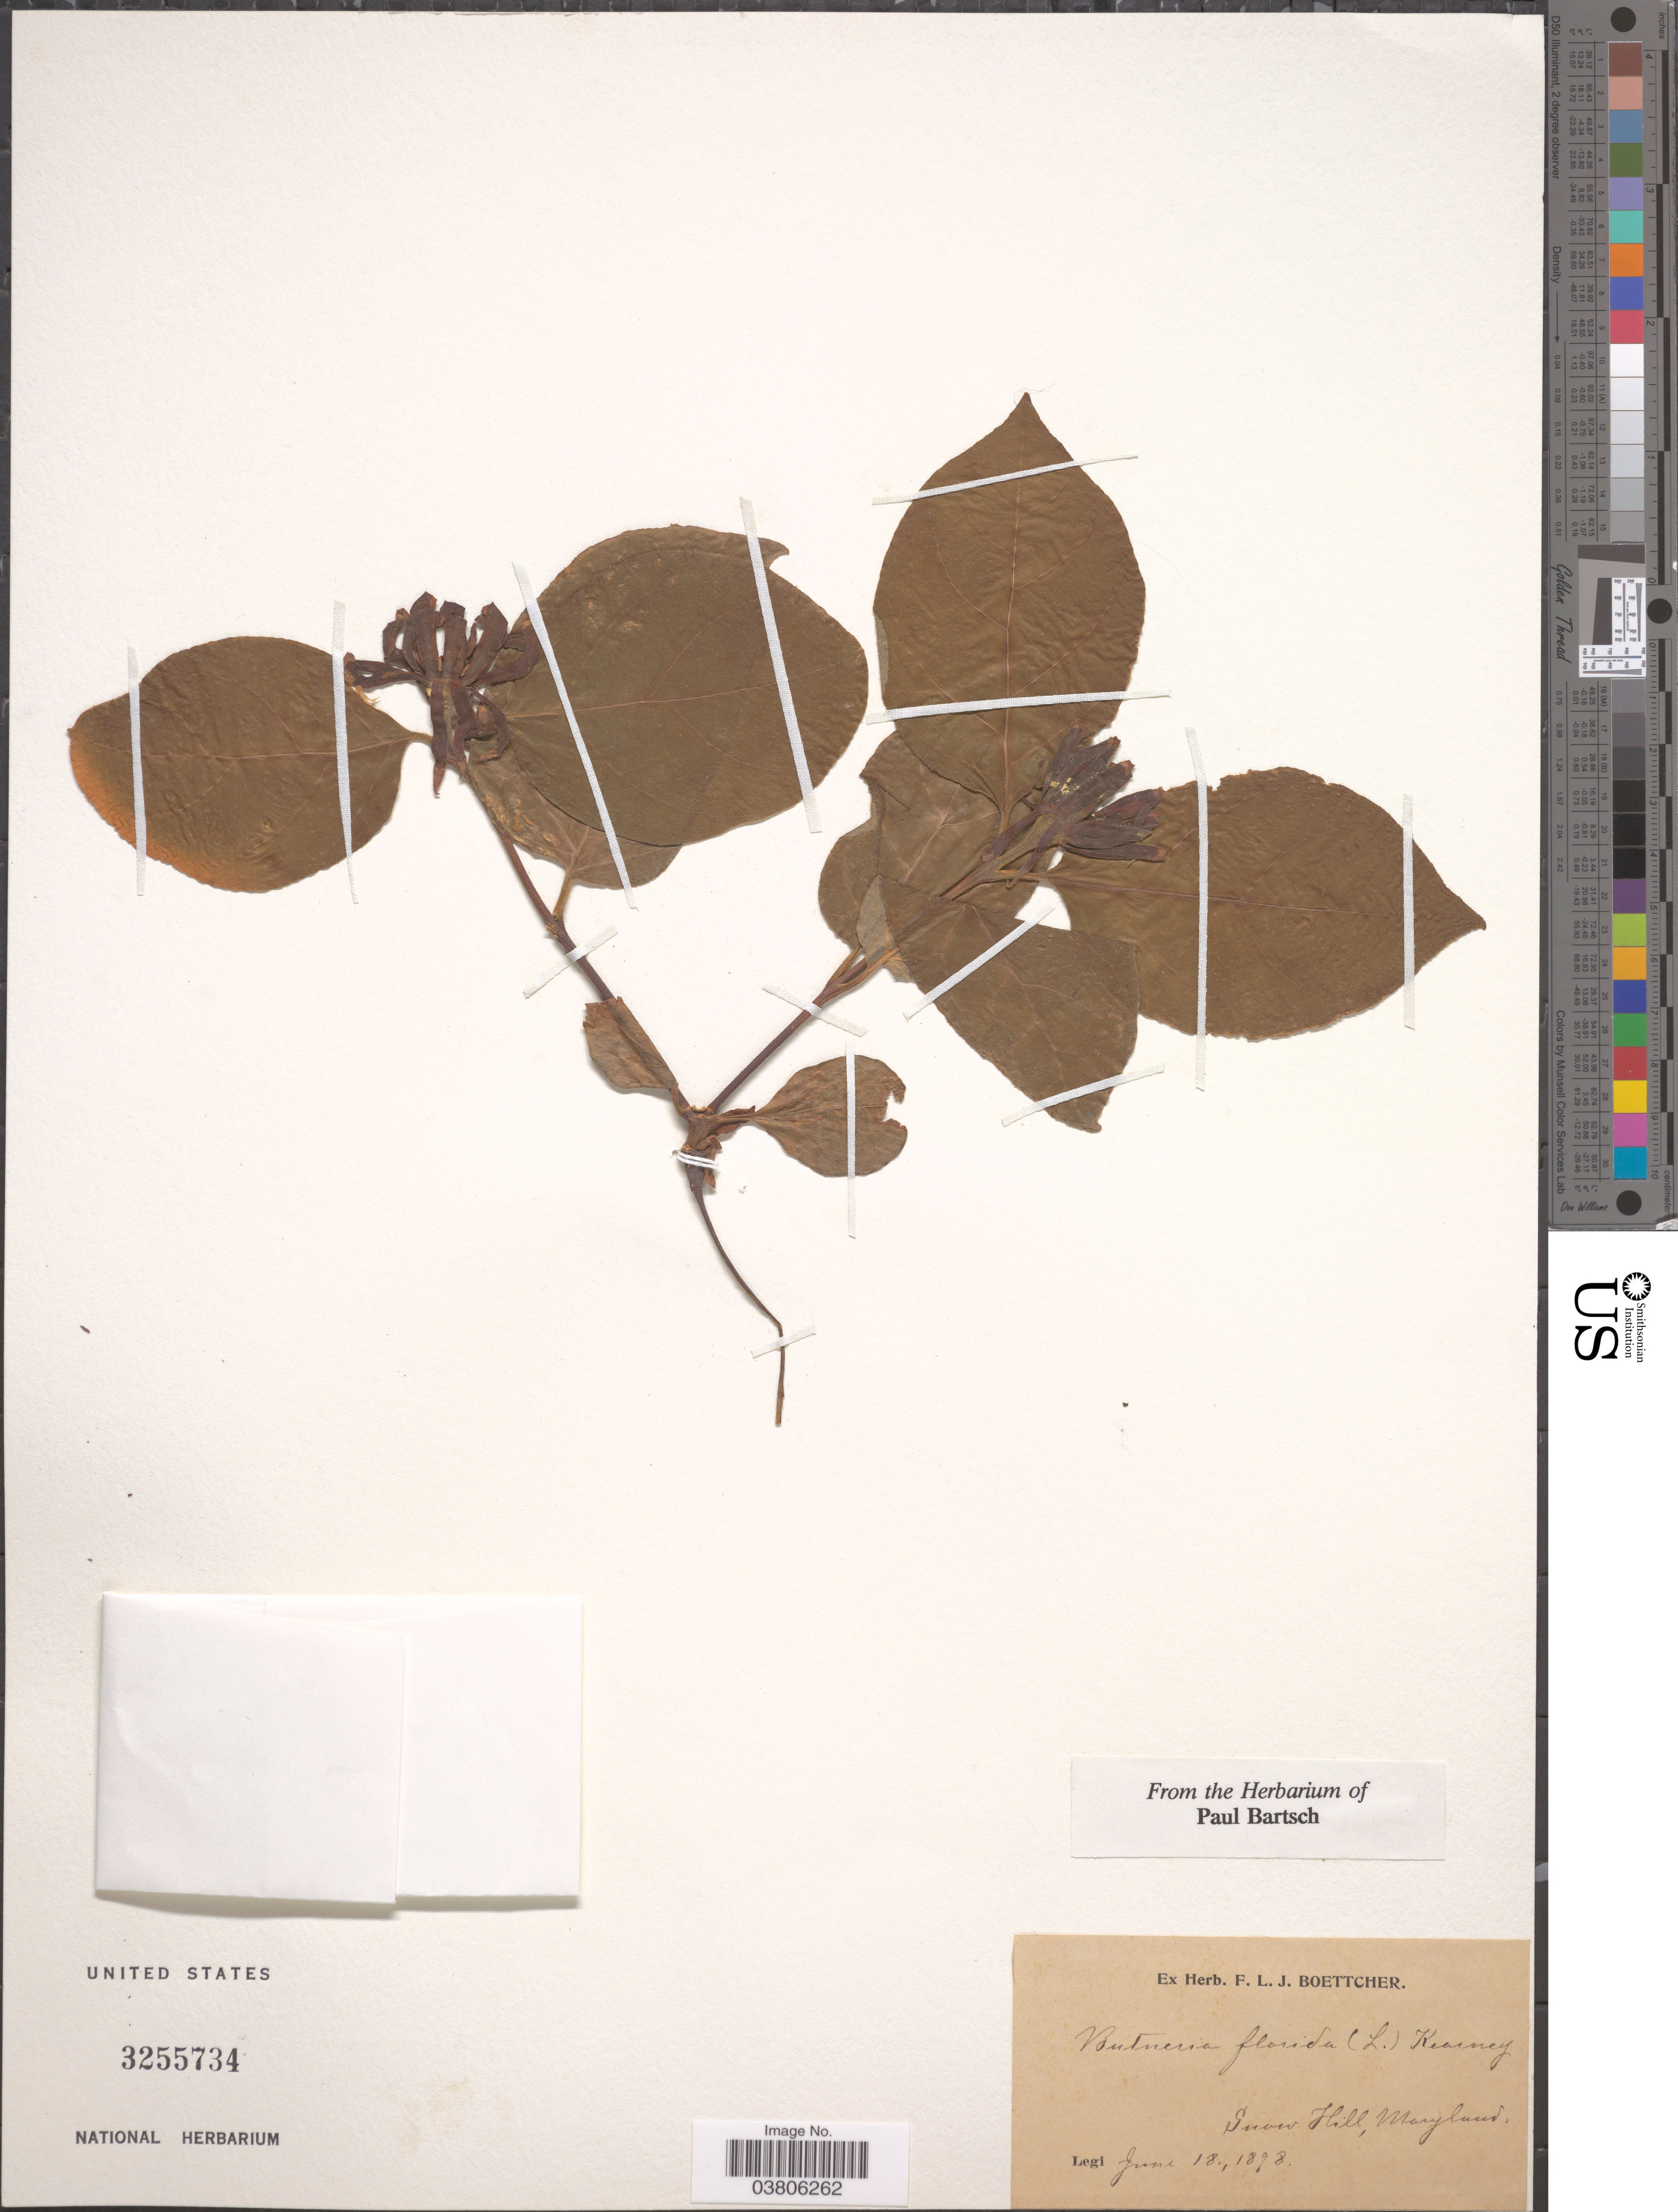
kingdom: Plantae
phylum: Tracheophyta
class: Magnoliopsida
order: Laurales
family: Calycanthaceae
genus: Calycanthus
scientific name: Calycanthus floridus var. floridus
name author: L.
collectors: ex herb. F. L. J. Boettcher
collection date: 1898-06-18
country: United States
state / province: Maryland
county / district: Worcester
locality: Snow Hill.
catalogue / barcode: US 3255734